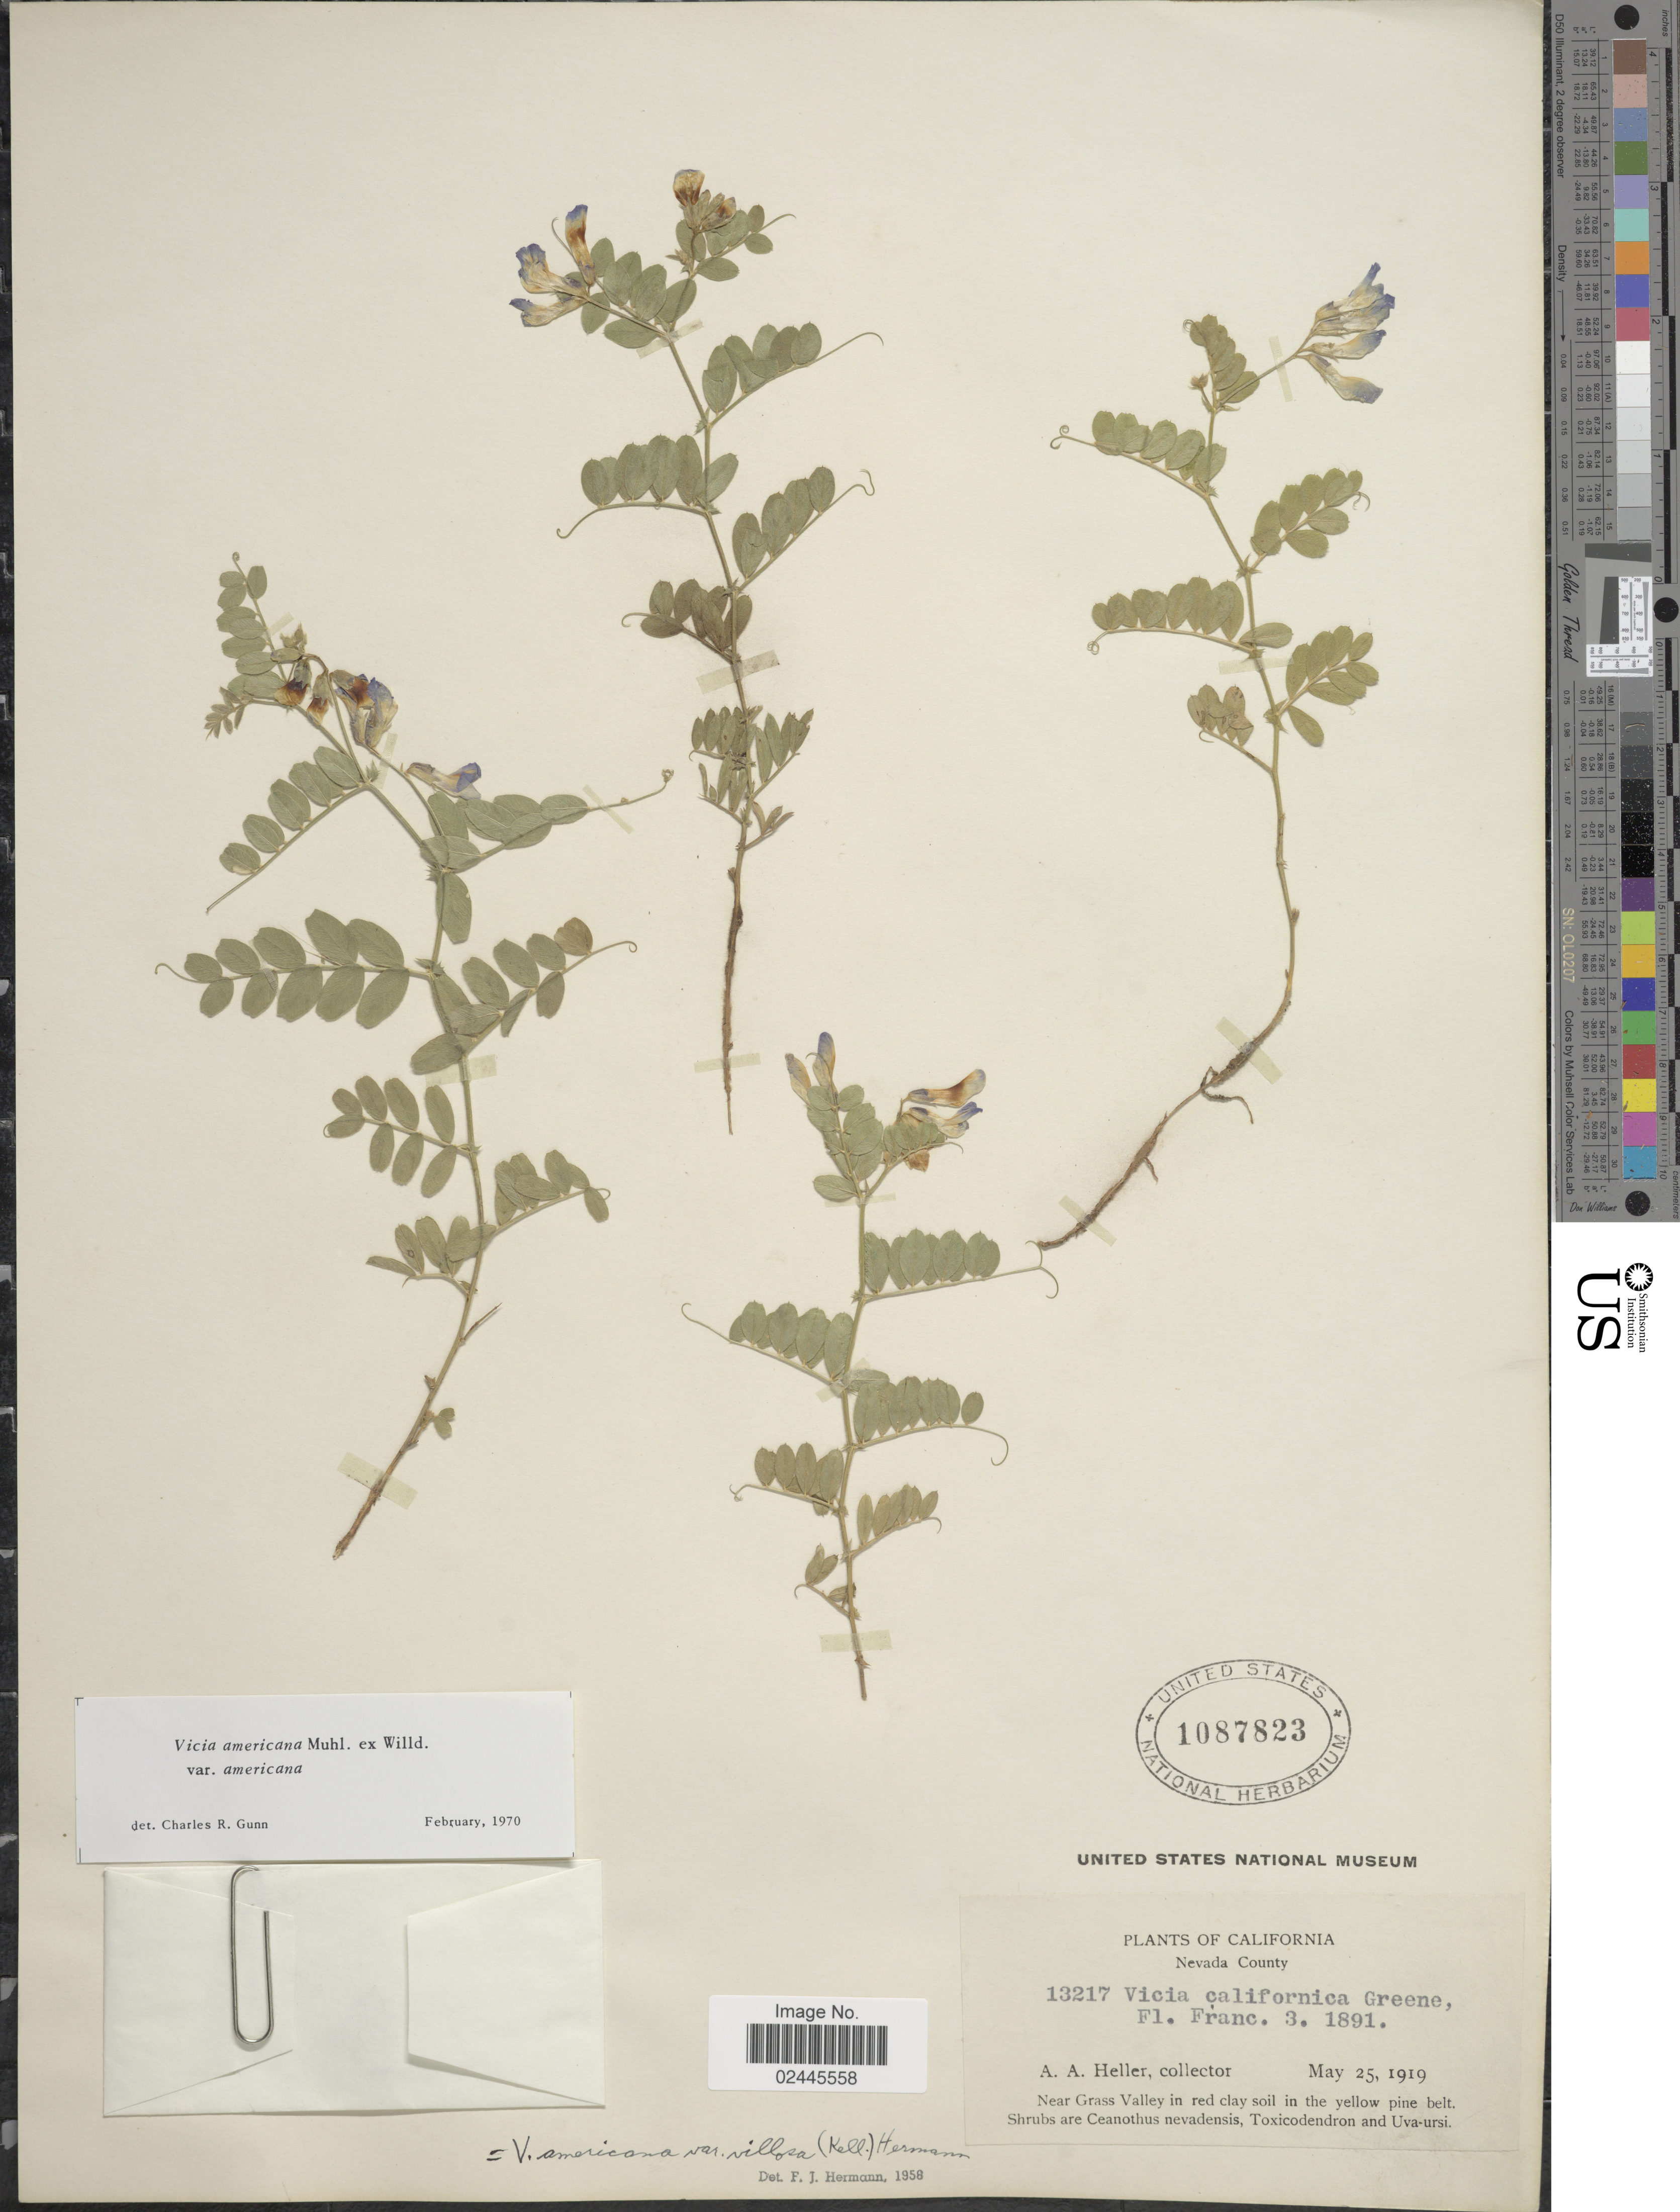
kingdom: Plantae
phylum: Tracheophyta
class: Magnoliopsida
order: Fabales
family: Fabaceae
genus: Vicia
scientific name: Vicia americana var. americana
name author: Muhl. ex Willd.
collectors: A. A. Heller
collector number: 13217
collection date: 1919-05-25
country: United States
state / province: California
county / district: Nevada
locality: Nevada County, near Grass Valley in red clay soil in the yellow pine belt.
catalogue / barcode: US 1087823